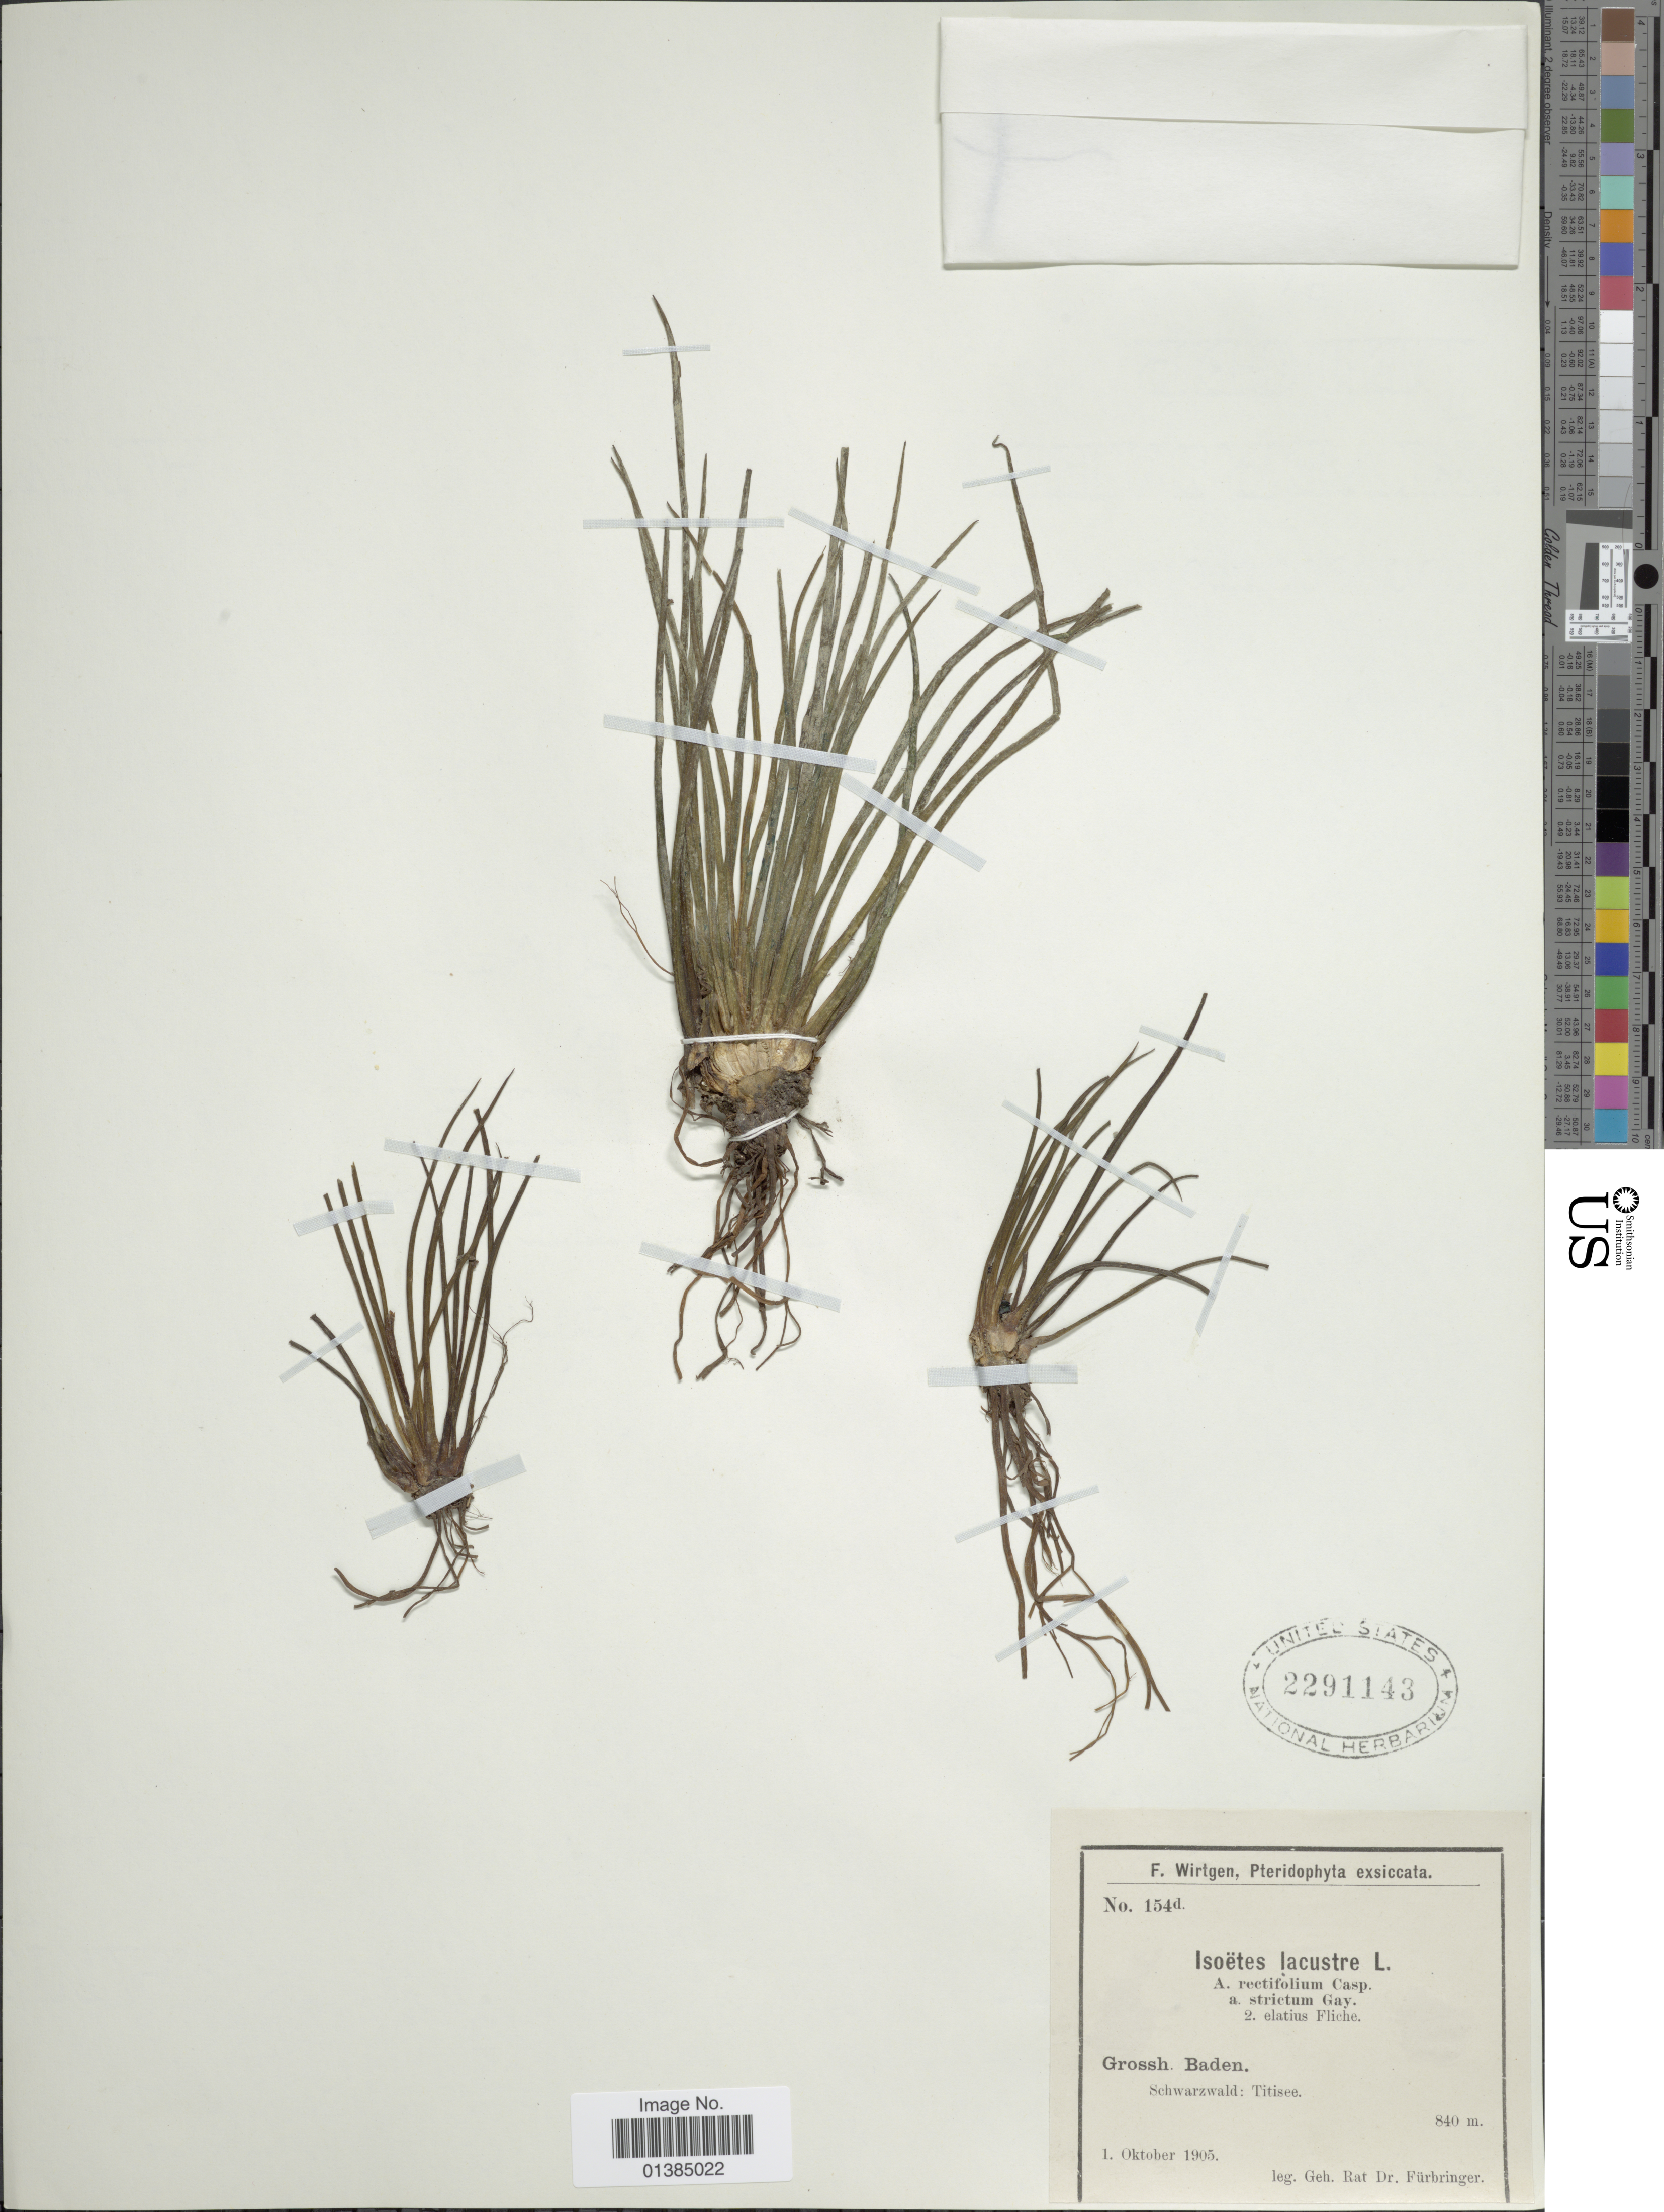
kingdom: Plantae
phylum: Tracheophyta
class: Lycopodiopsida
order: Isoetales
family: Isoetaceae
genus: Isoetes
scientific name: Isoetes lacustris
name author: L.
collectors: Fürbringer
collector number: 154d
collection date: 1905-10-01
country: Germany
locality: Grossh. Baden. Schwarzwald: Titisee.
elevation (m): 840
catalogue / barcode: US 2291143